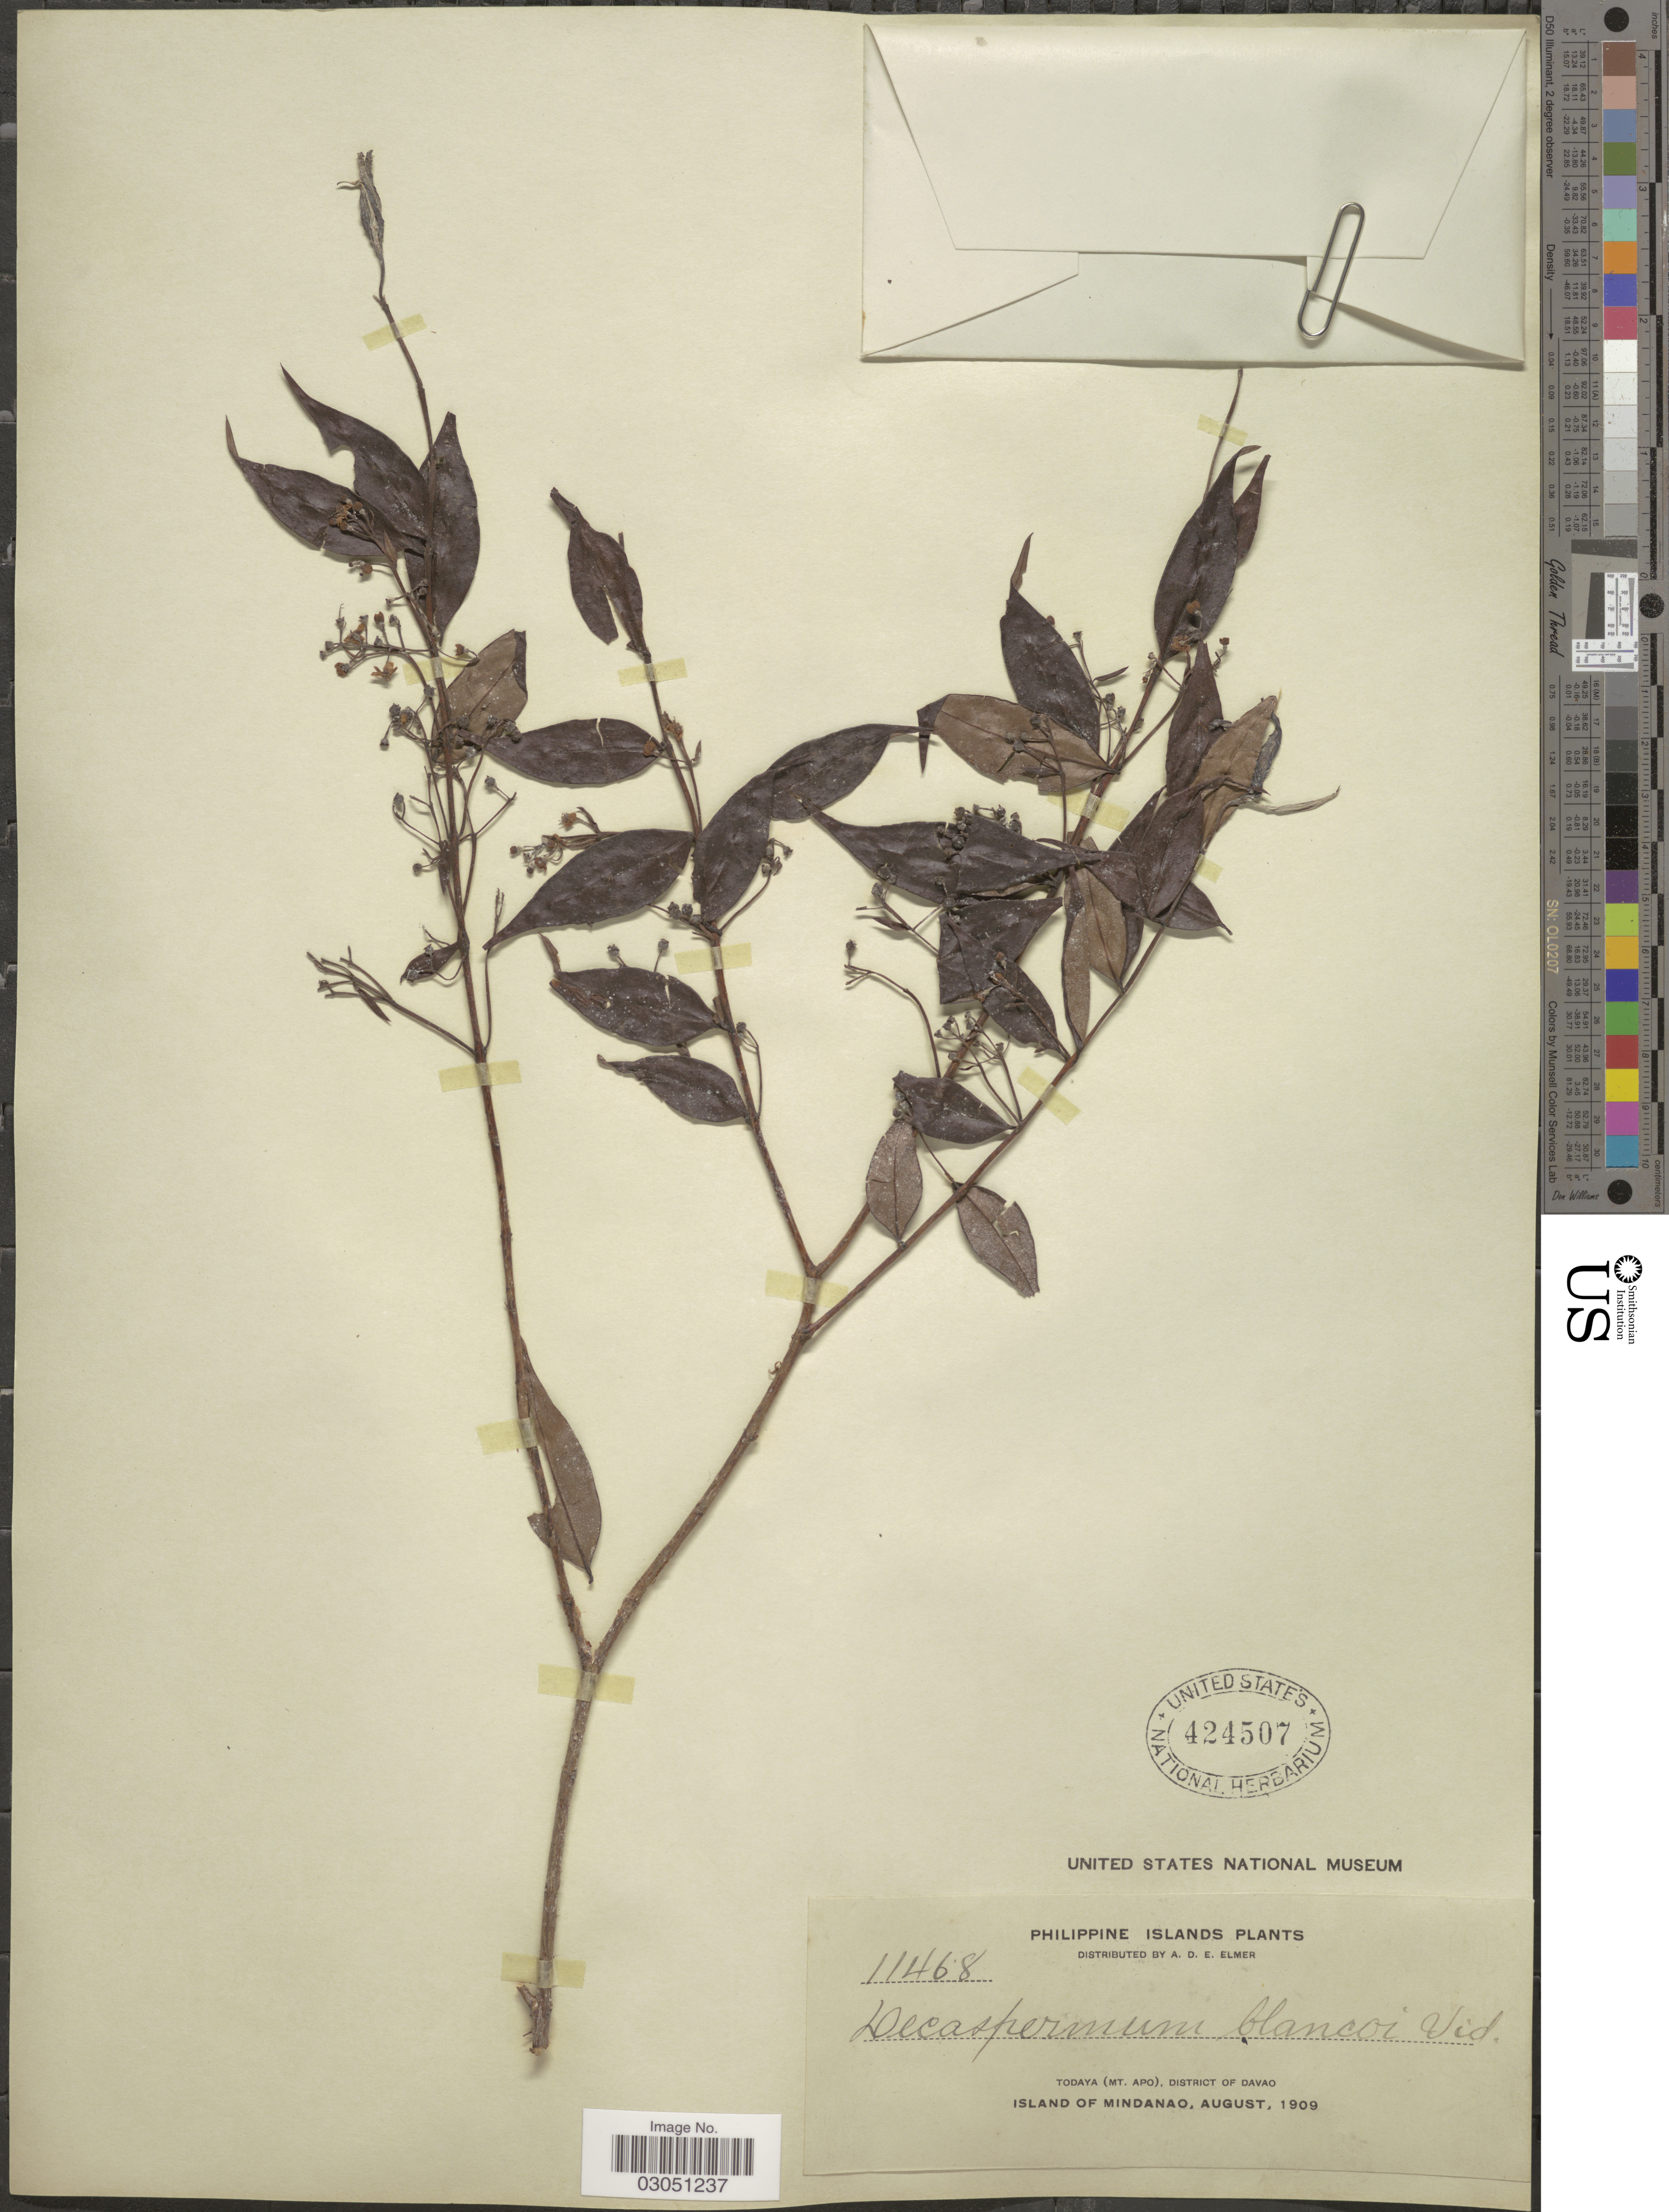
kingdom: Plantae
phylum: Tracheophyta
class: Magnoliopsida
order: Myrtales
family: Myrtaceae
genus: Decaspermum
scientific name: Decaspermum blancoi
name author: Vidal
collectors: A. D. E. Elmer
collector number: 11468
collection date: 1909-08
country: Philippines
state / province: Davao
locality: Philippine Islands, Todaya (Mt. Apo), District of Davao, Island of Mindanao.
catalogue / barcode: US 424507